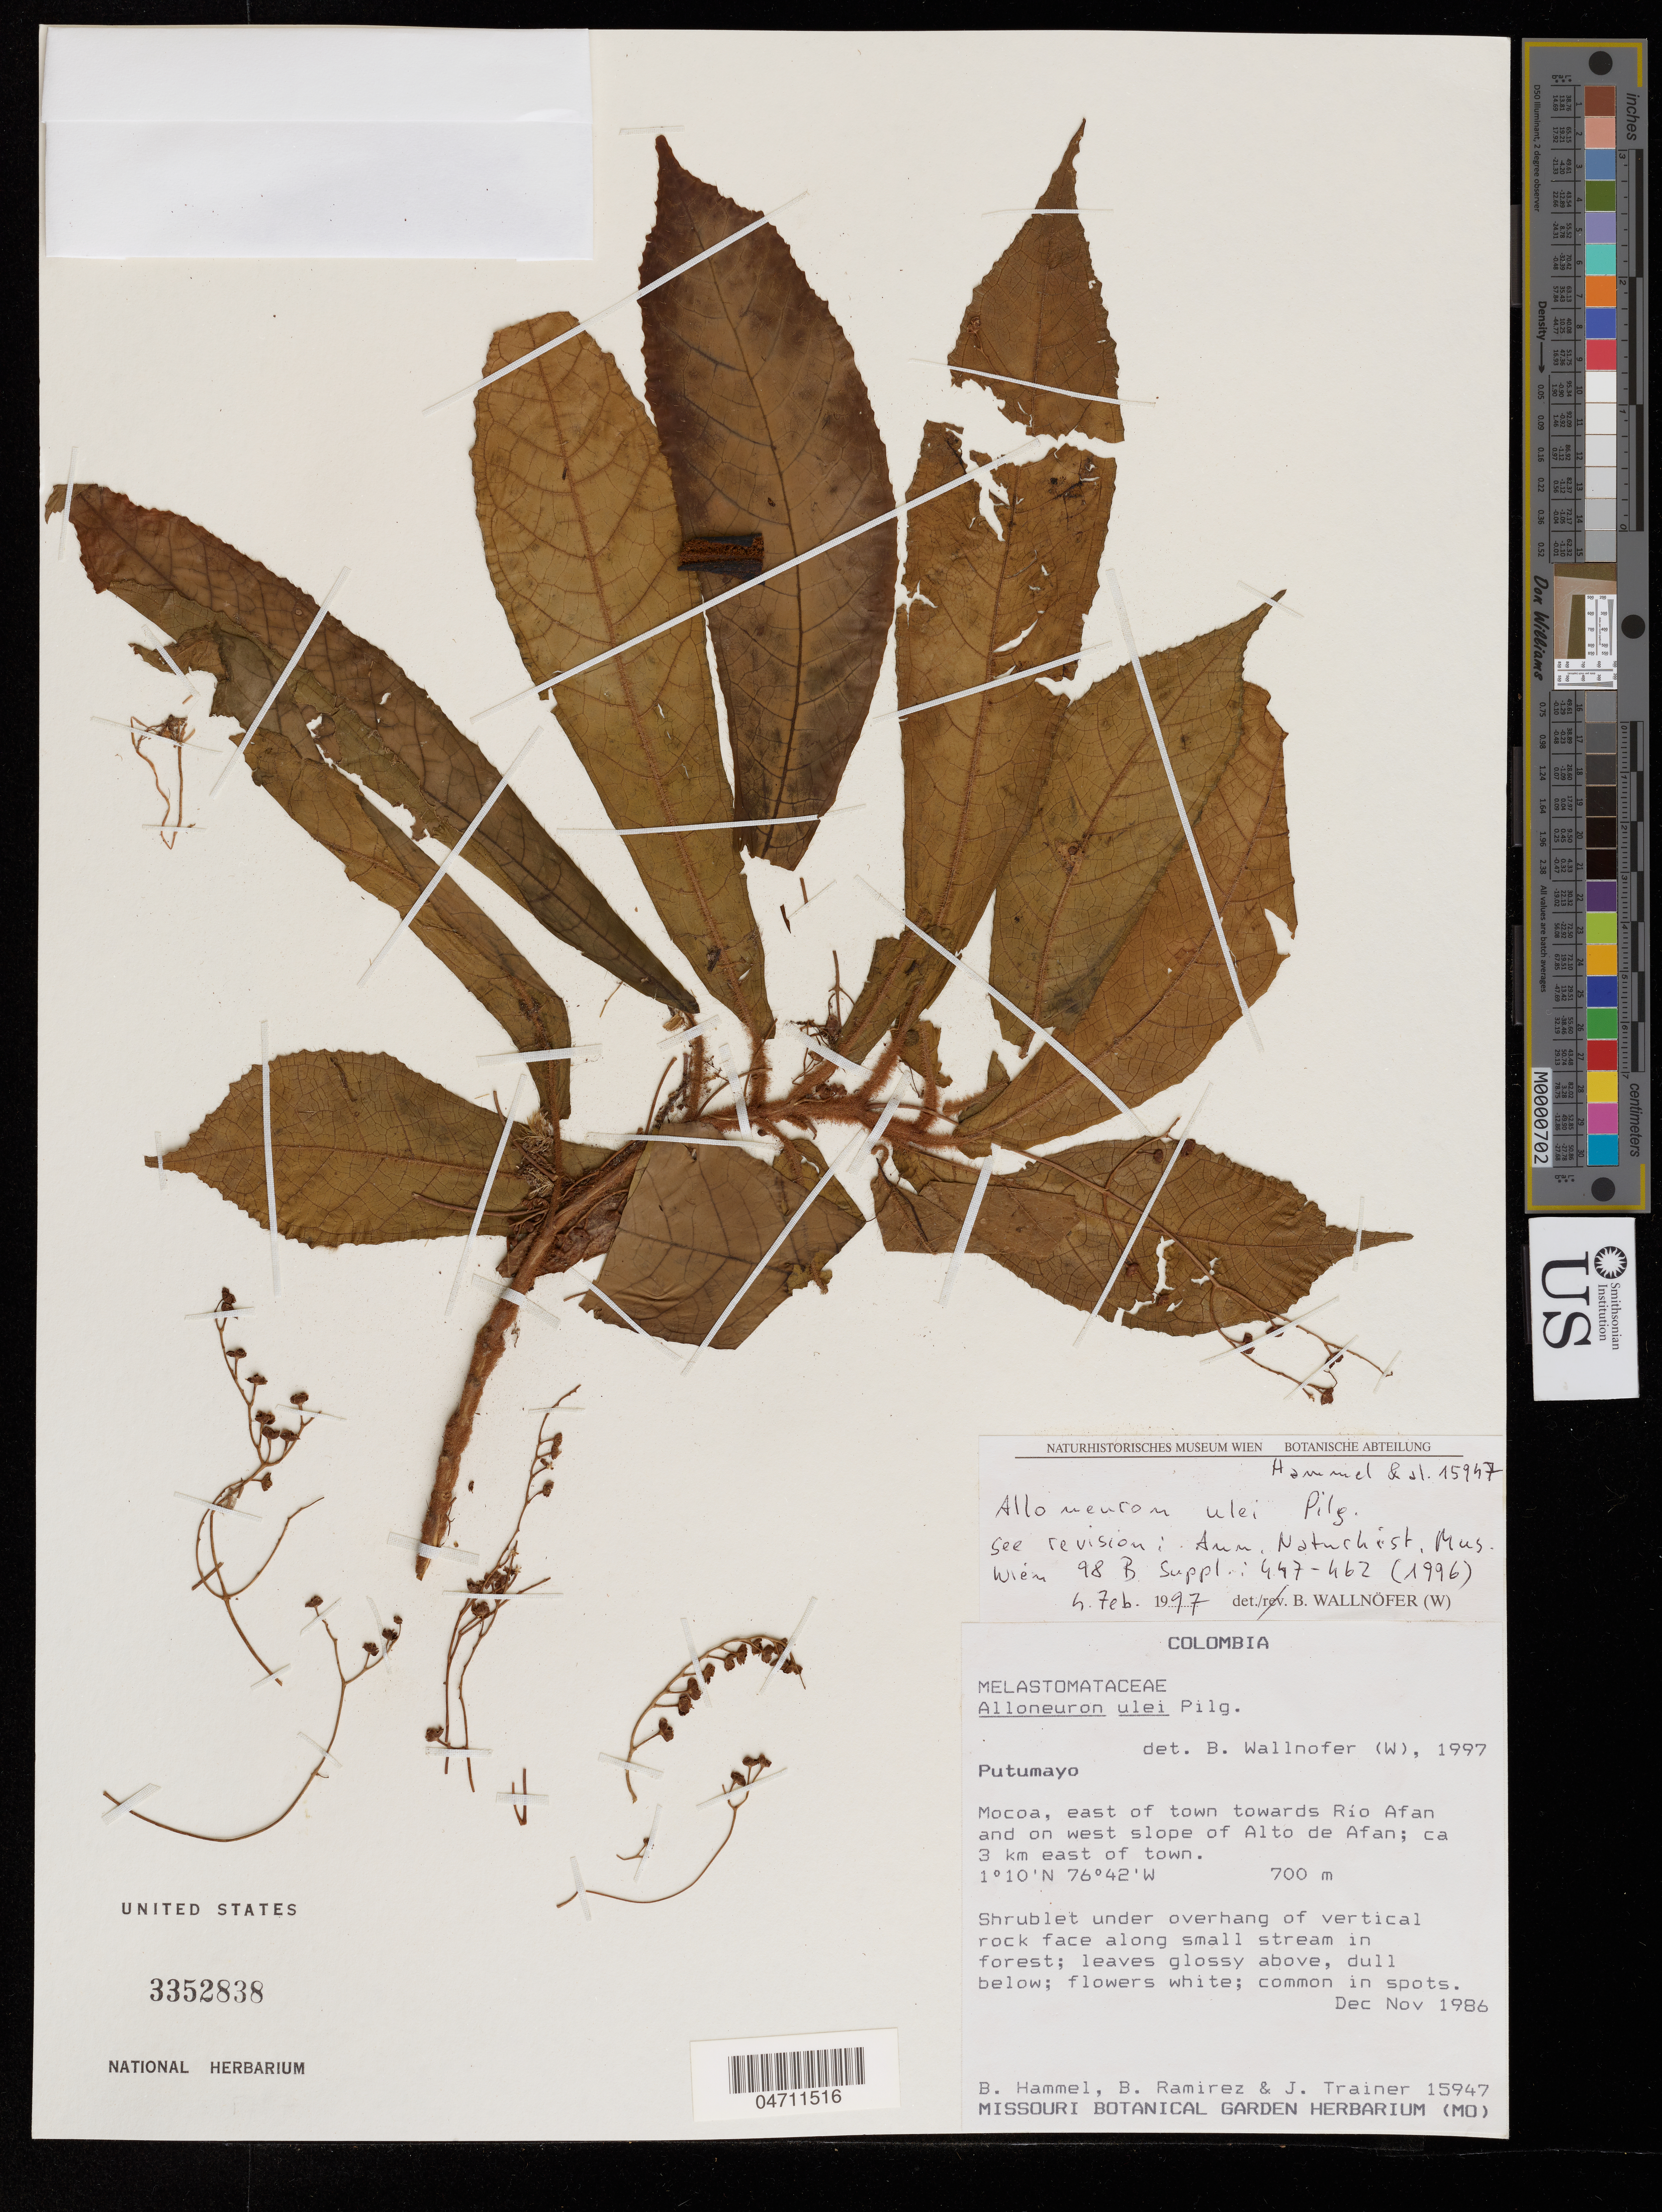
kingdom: Plantae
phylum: Tracheophyta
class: Magnoliopsida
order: Myrtales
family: Melastomataceae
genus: Alloneuron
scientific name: Alloneuron ulei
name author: Pilg.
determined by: Wallnöfer, B.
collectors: B. Hammel, B. Ramírez & J. Trainer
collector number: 15947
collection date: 1986-11-20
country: Colombia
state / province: Putumayo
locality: Mocoa, E of town towards Rio Afan and on W shlope of Alto de Afran; ca. 3 km E of town.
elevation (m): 700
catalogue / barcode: US 3352838